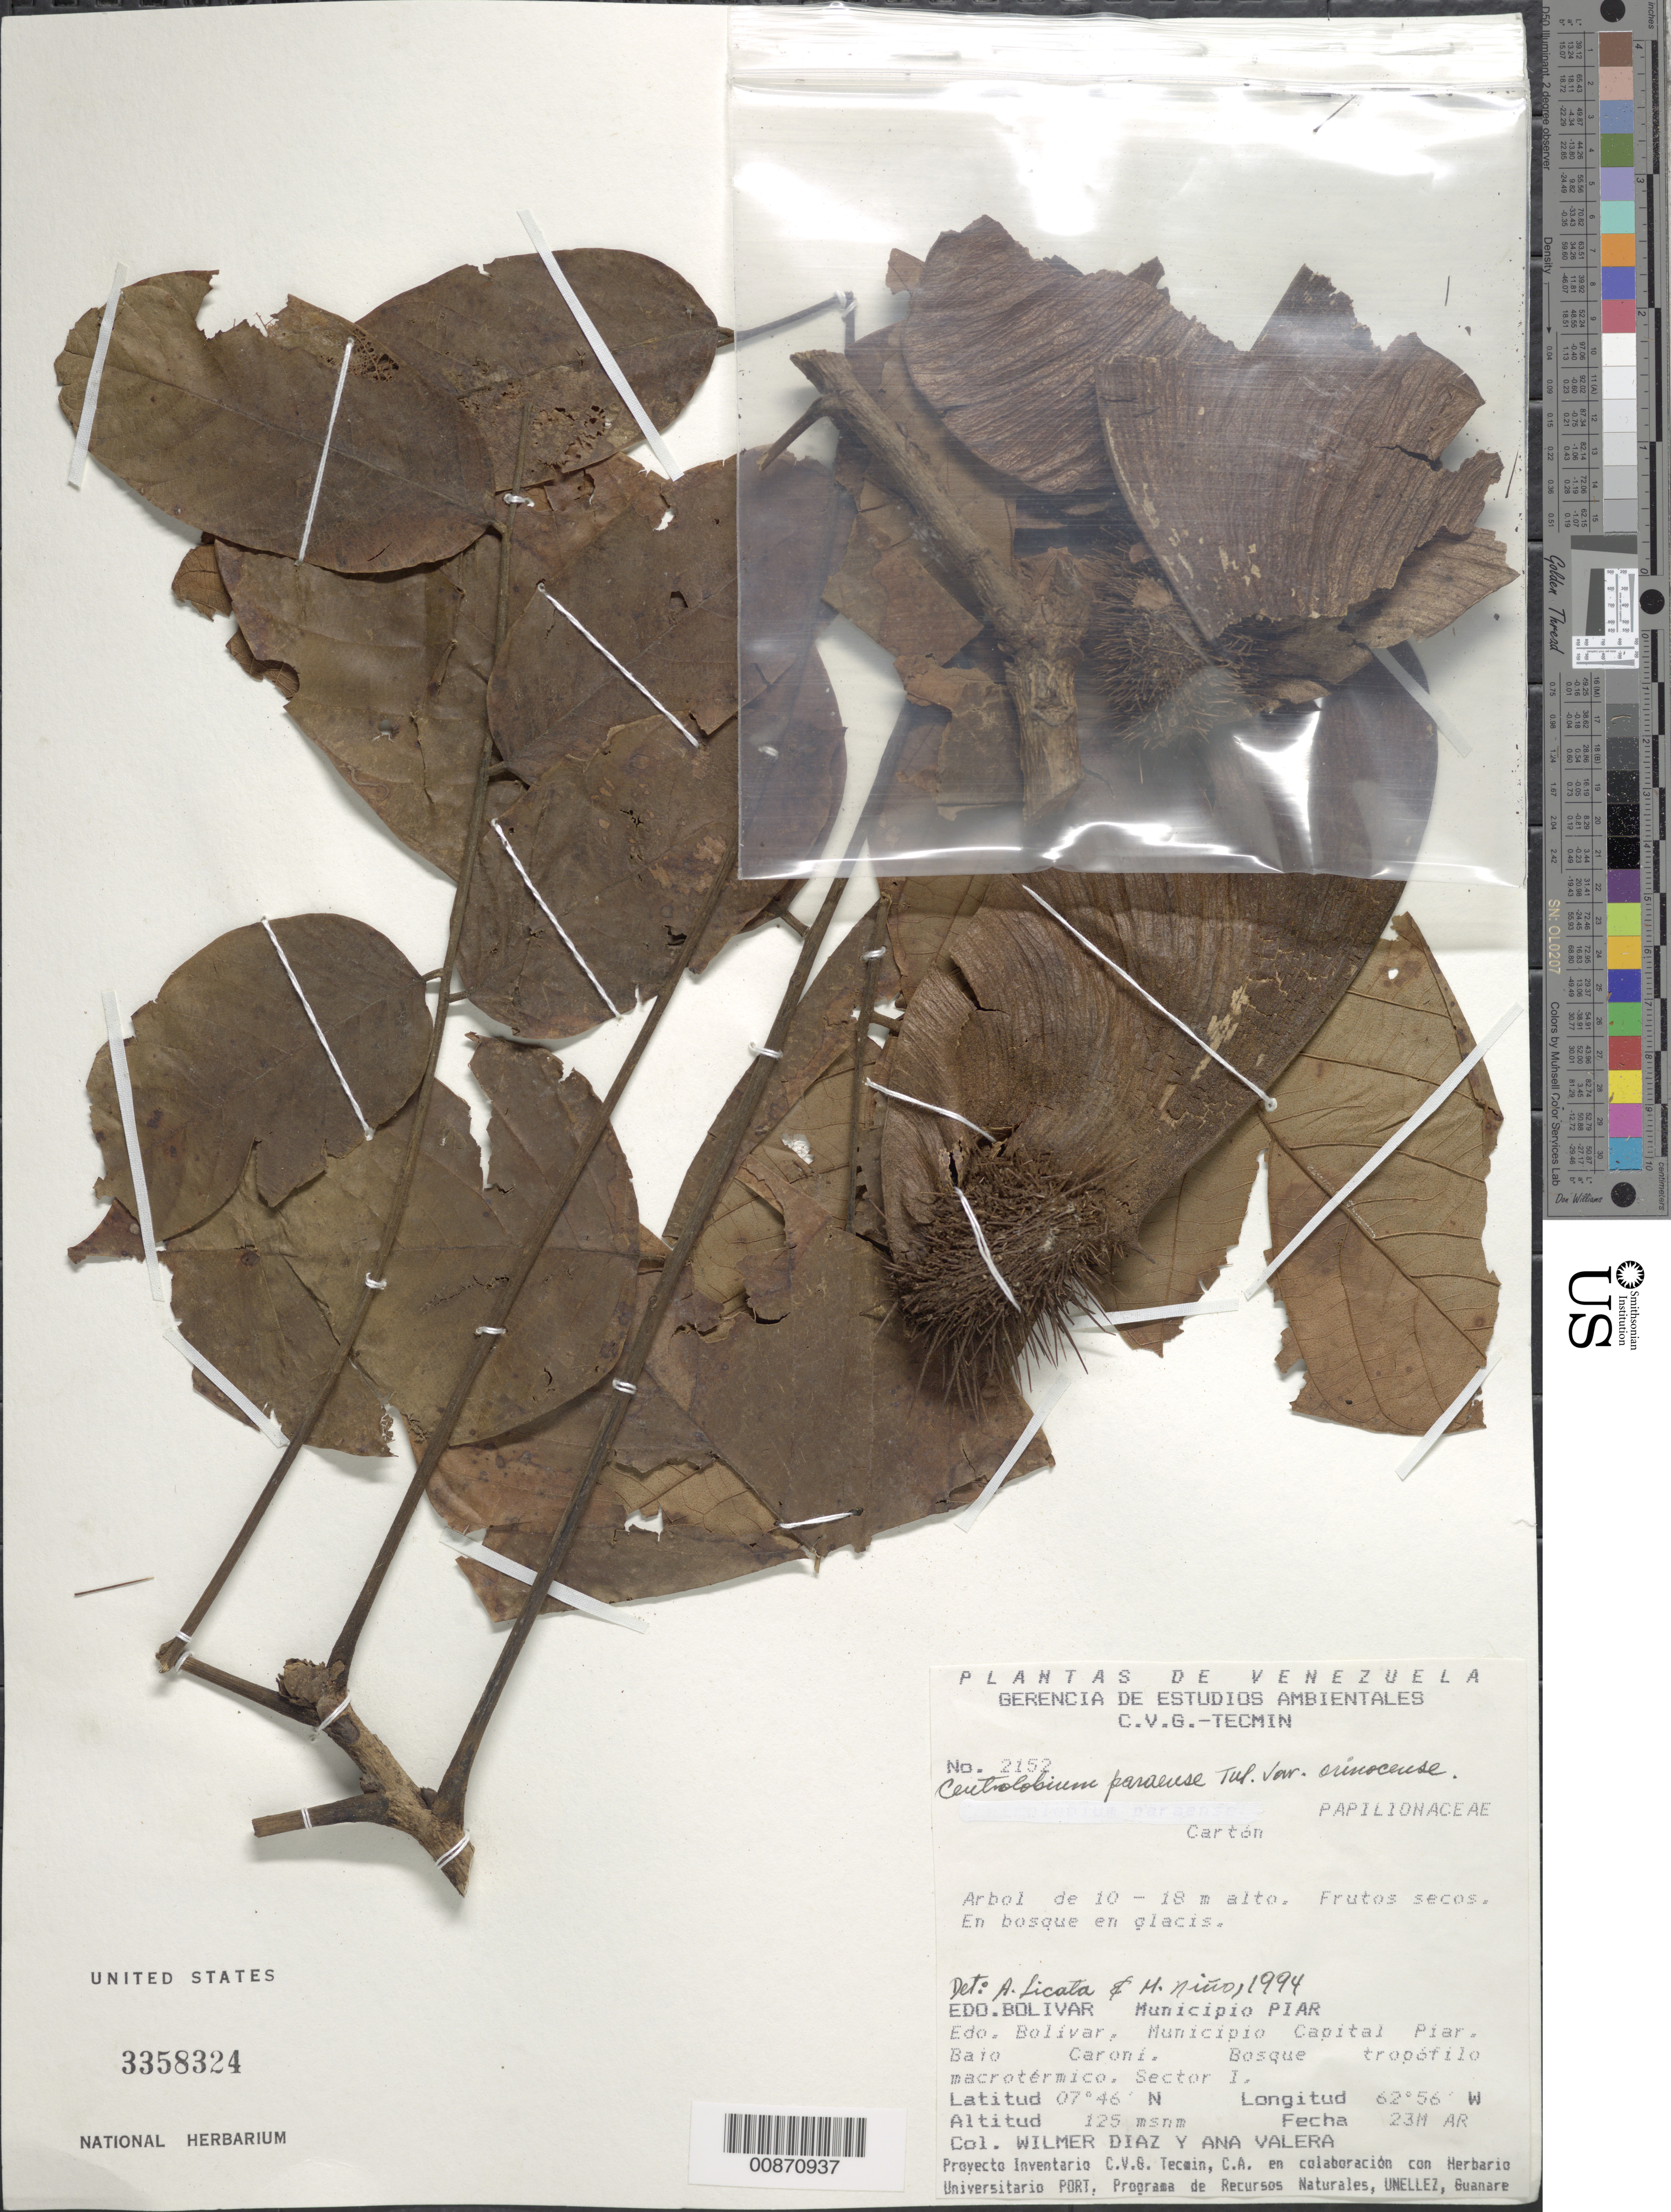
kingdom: Plantae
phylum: Tracheophyta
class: Magnoliopsida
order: Fabales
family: Fabaceae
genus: Centrolobium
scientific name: Centrolobium paraense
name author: Tul.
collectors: W. Díaz P. & A. Valera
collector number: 2152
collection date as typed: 23-Mar-94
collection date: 1994-03-23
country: Venezuela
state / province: Bolívar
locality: Mun. Piar, Mun. Capital Piar, Bajo Caroní, Sector I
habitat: Bosque tropofilo macrotermico; en bosque en glacis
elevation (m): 125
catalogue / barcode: US 3358324